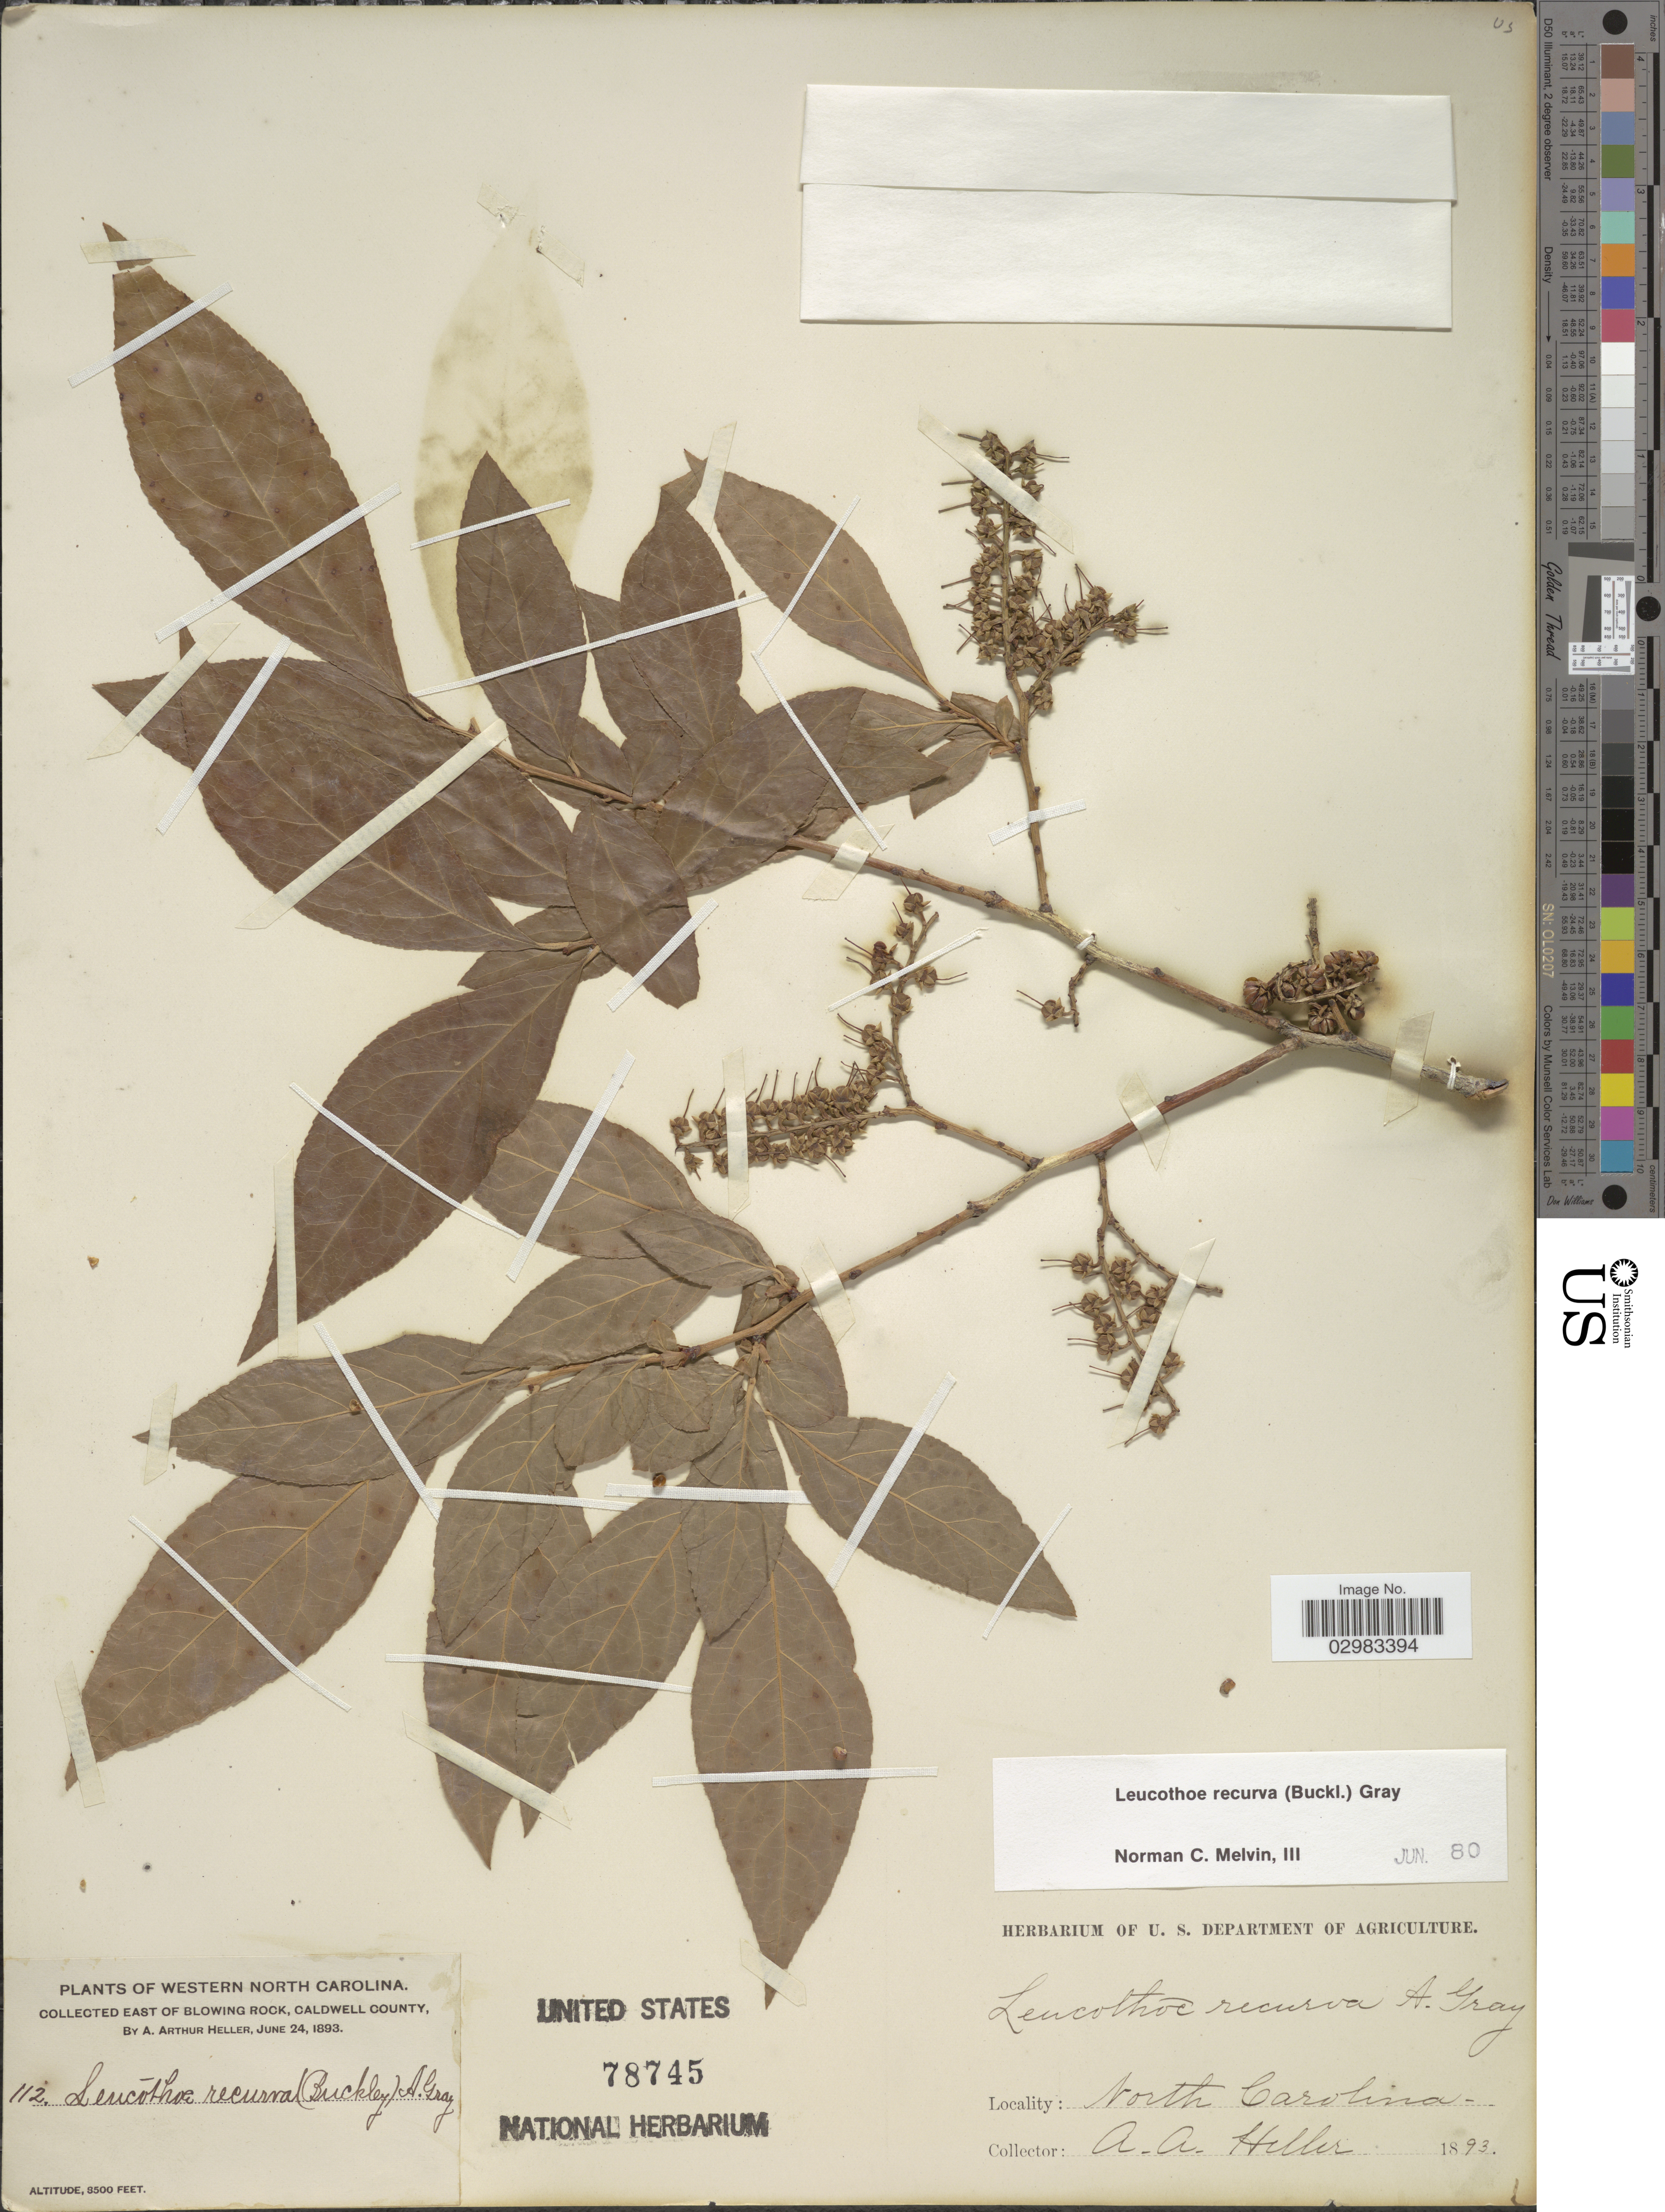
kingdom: Plantae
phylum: Tracheophyta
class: Magnoliopsida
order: Ericales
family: Ericaceae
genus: Leucothoe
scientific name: Leucothoë recurva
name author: (Buckley) A. Gray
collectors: A. A. Heller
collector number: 112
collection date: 1893-06-24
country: United States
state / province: North Carolina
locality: Western North Carolina. East of Blowing Rock, Caldwell County.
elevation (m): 1067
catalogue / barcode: US 78745